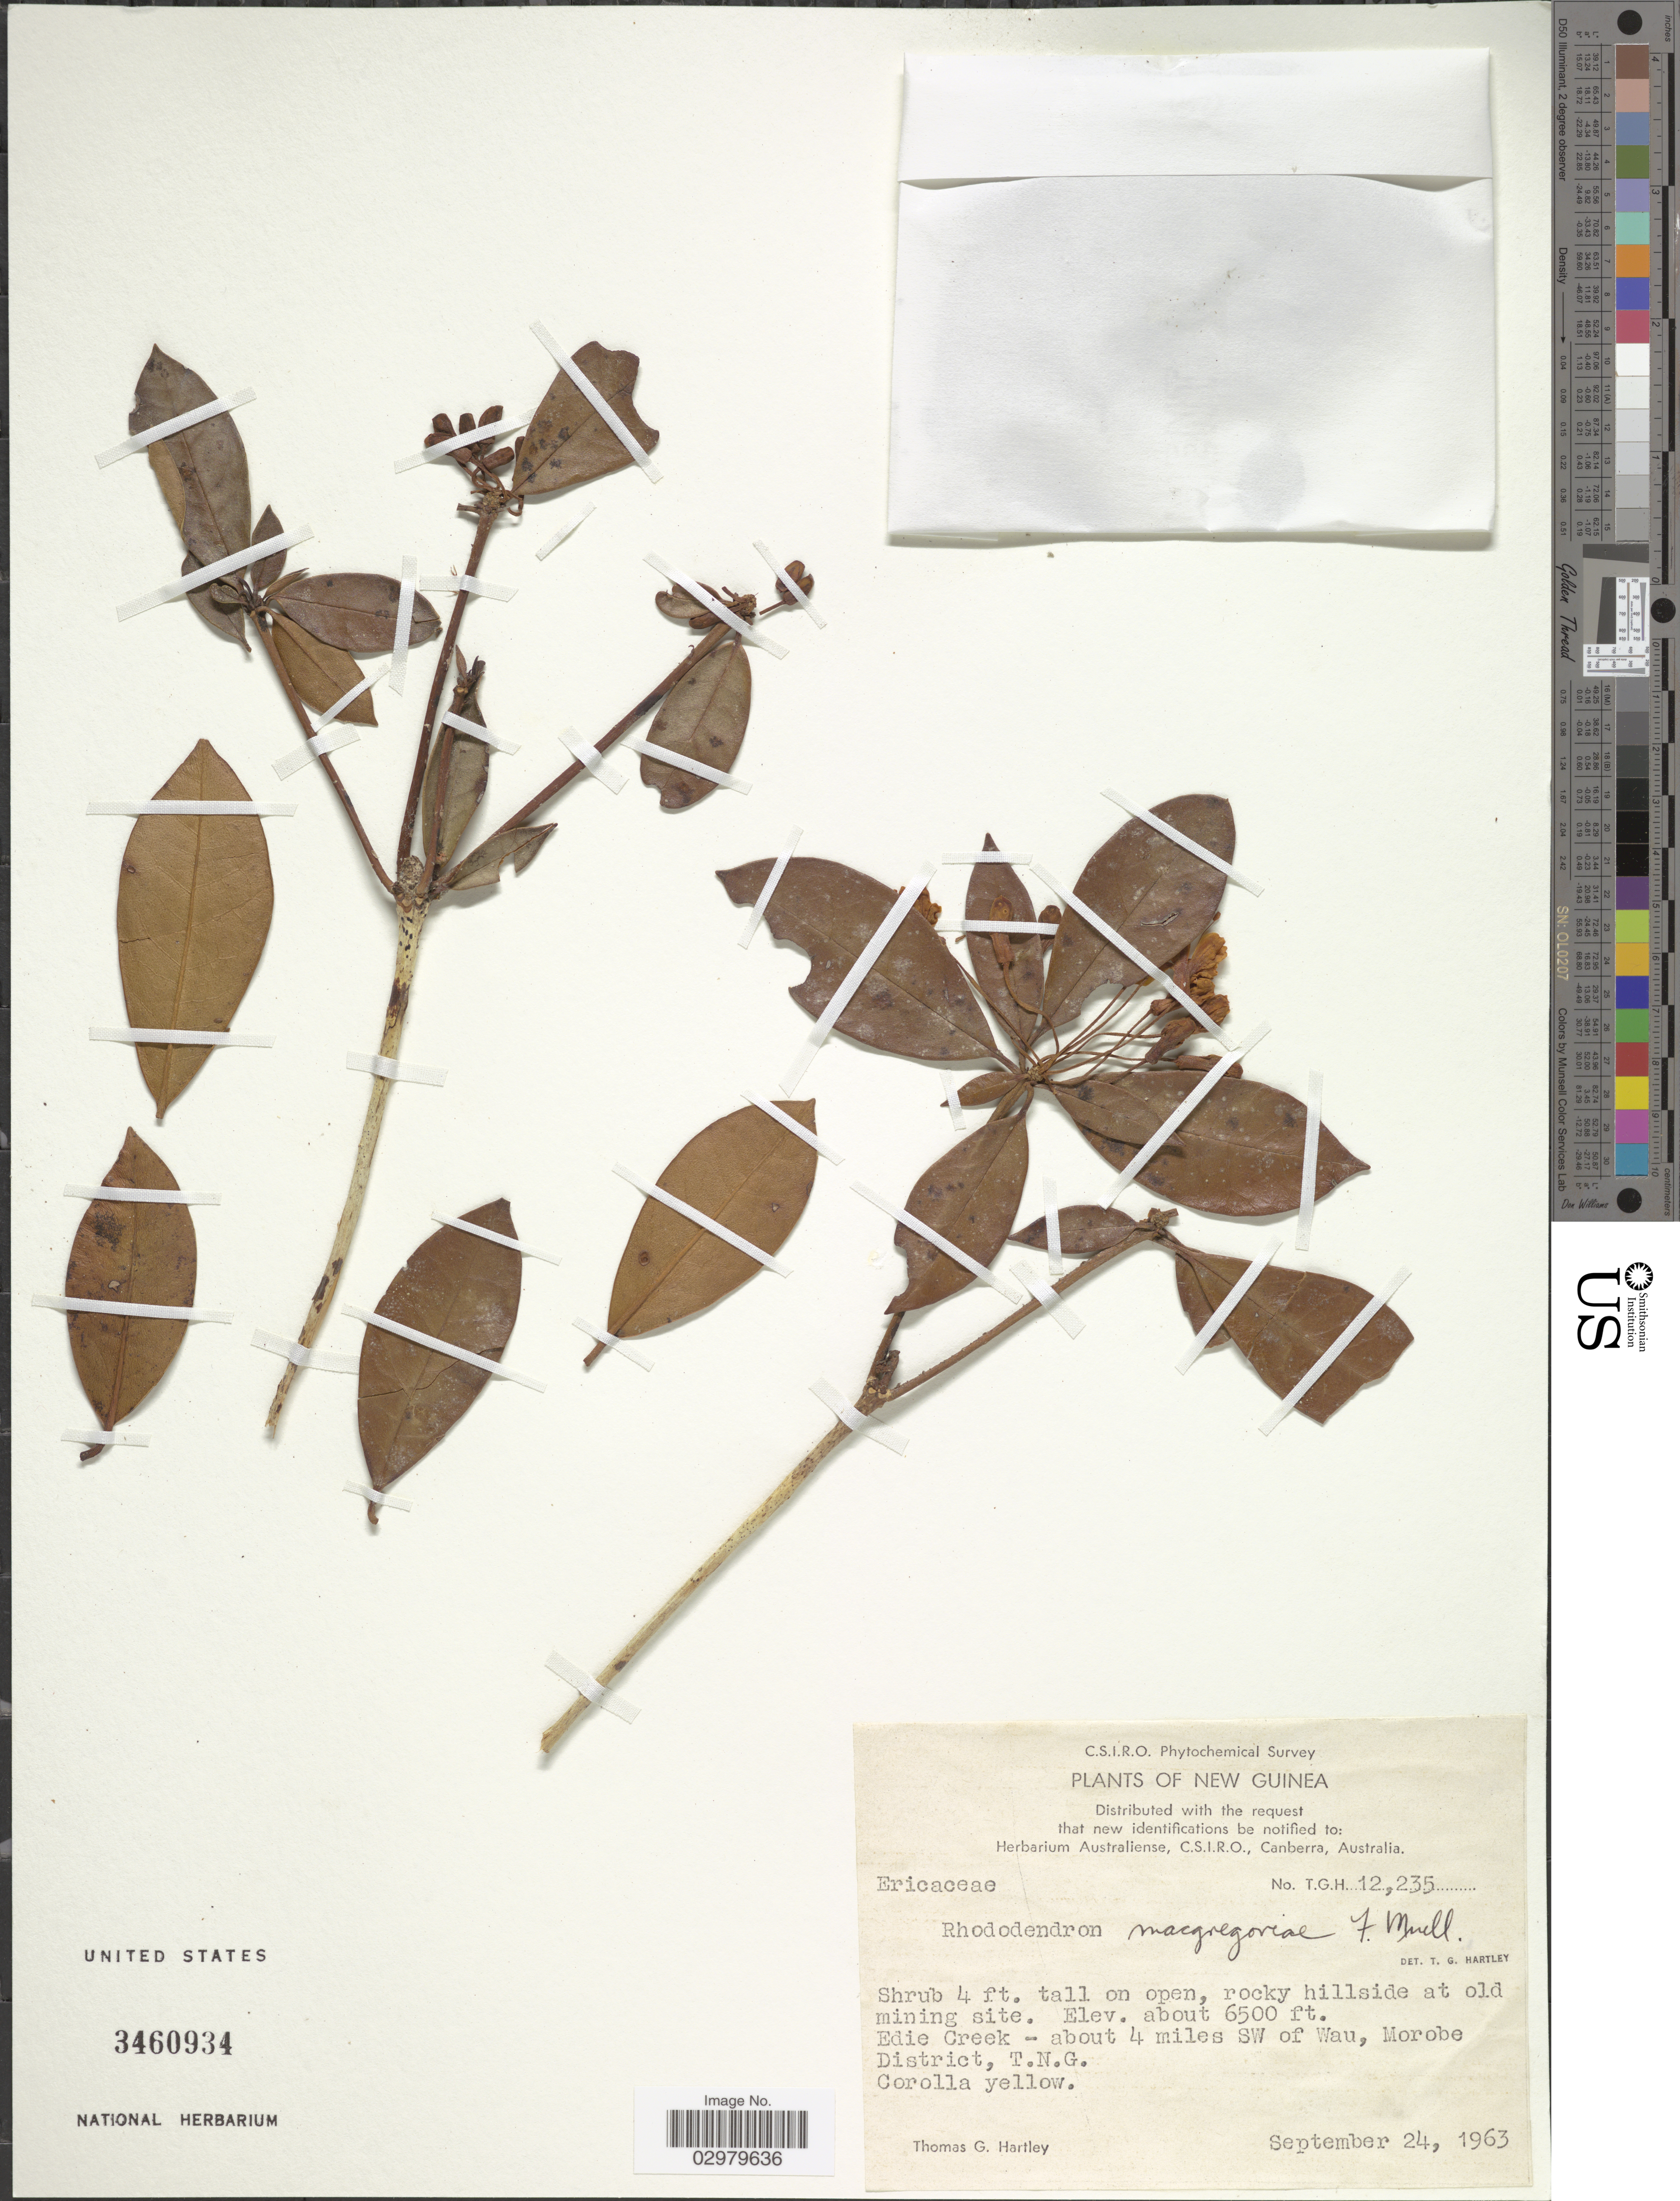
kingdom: Plantae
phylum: Tracheophyta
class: Magnoliopsida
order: Ericales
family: Ericaceae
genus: Rhododendron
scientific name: Rhododendron macgregoriae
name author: F. Muell.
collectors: T. G. Hartley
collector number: T.G.H. 12235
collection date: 1963-09-24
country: Papua New Guinea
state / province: Morobe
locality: New Guinea. Edie Creek - about 4 miles SW of Wau, Morobe District, T.N.G.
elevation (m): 1981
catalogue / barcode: US 3460934